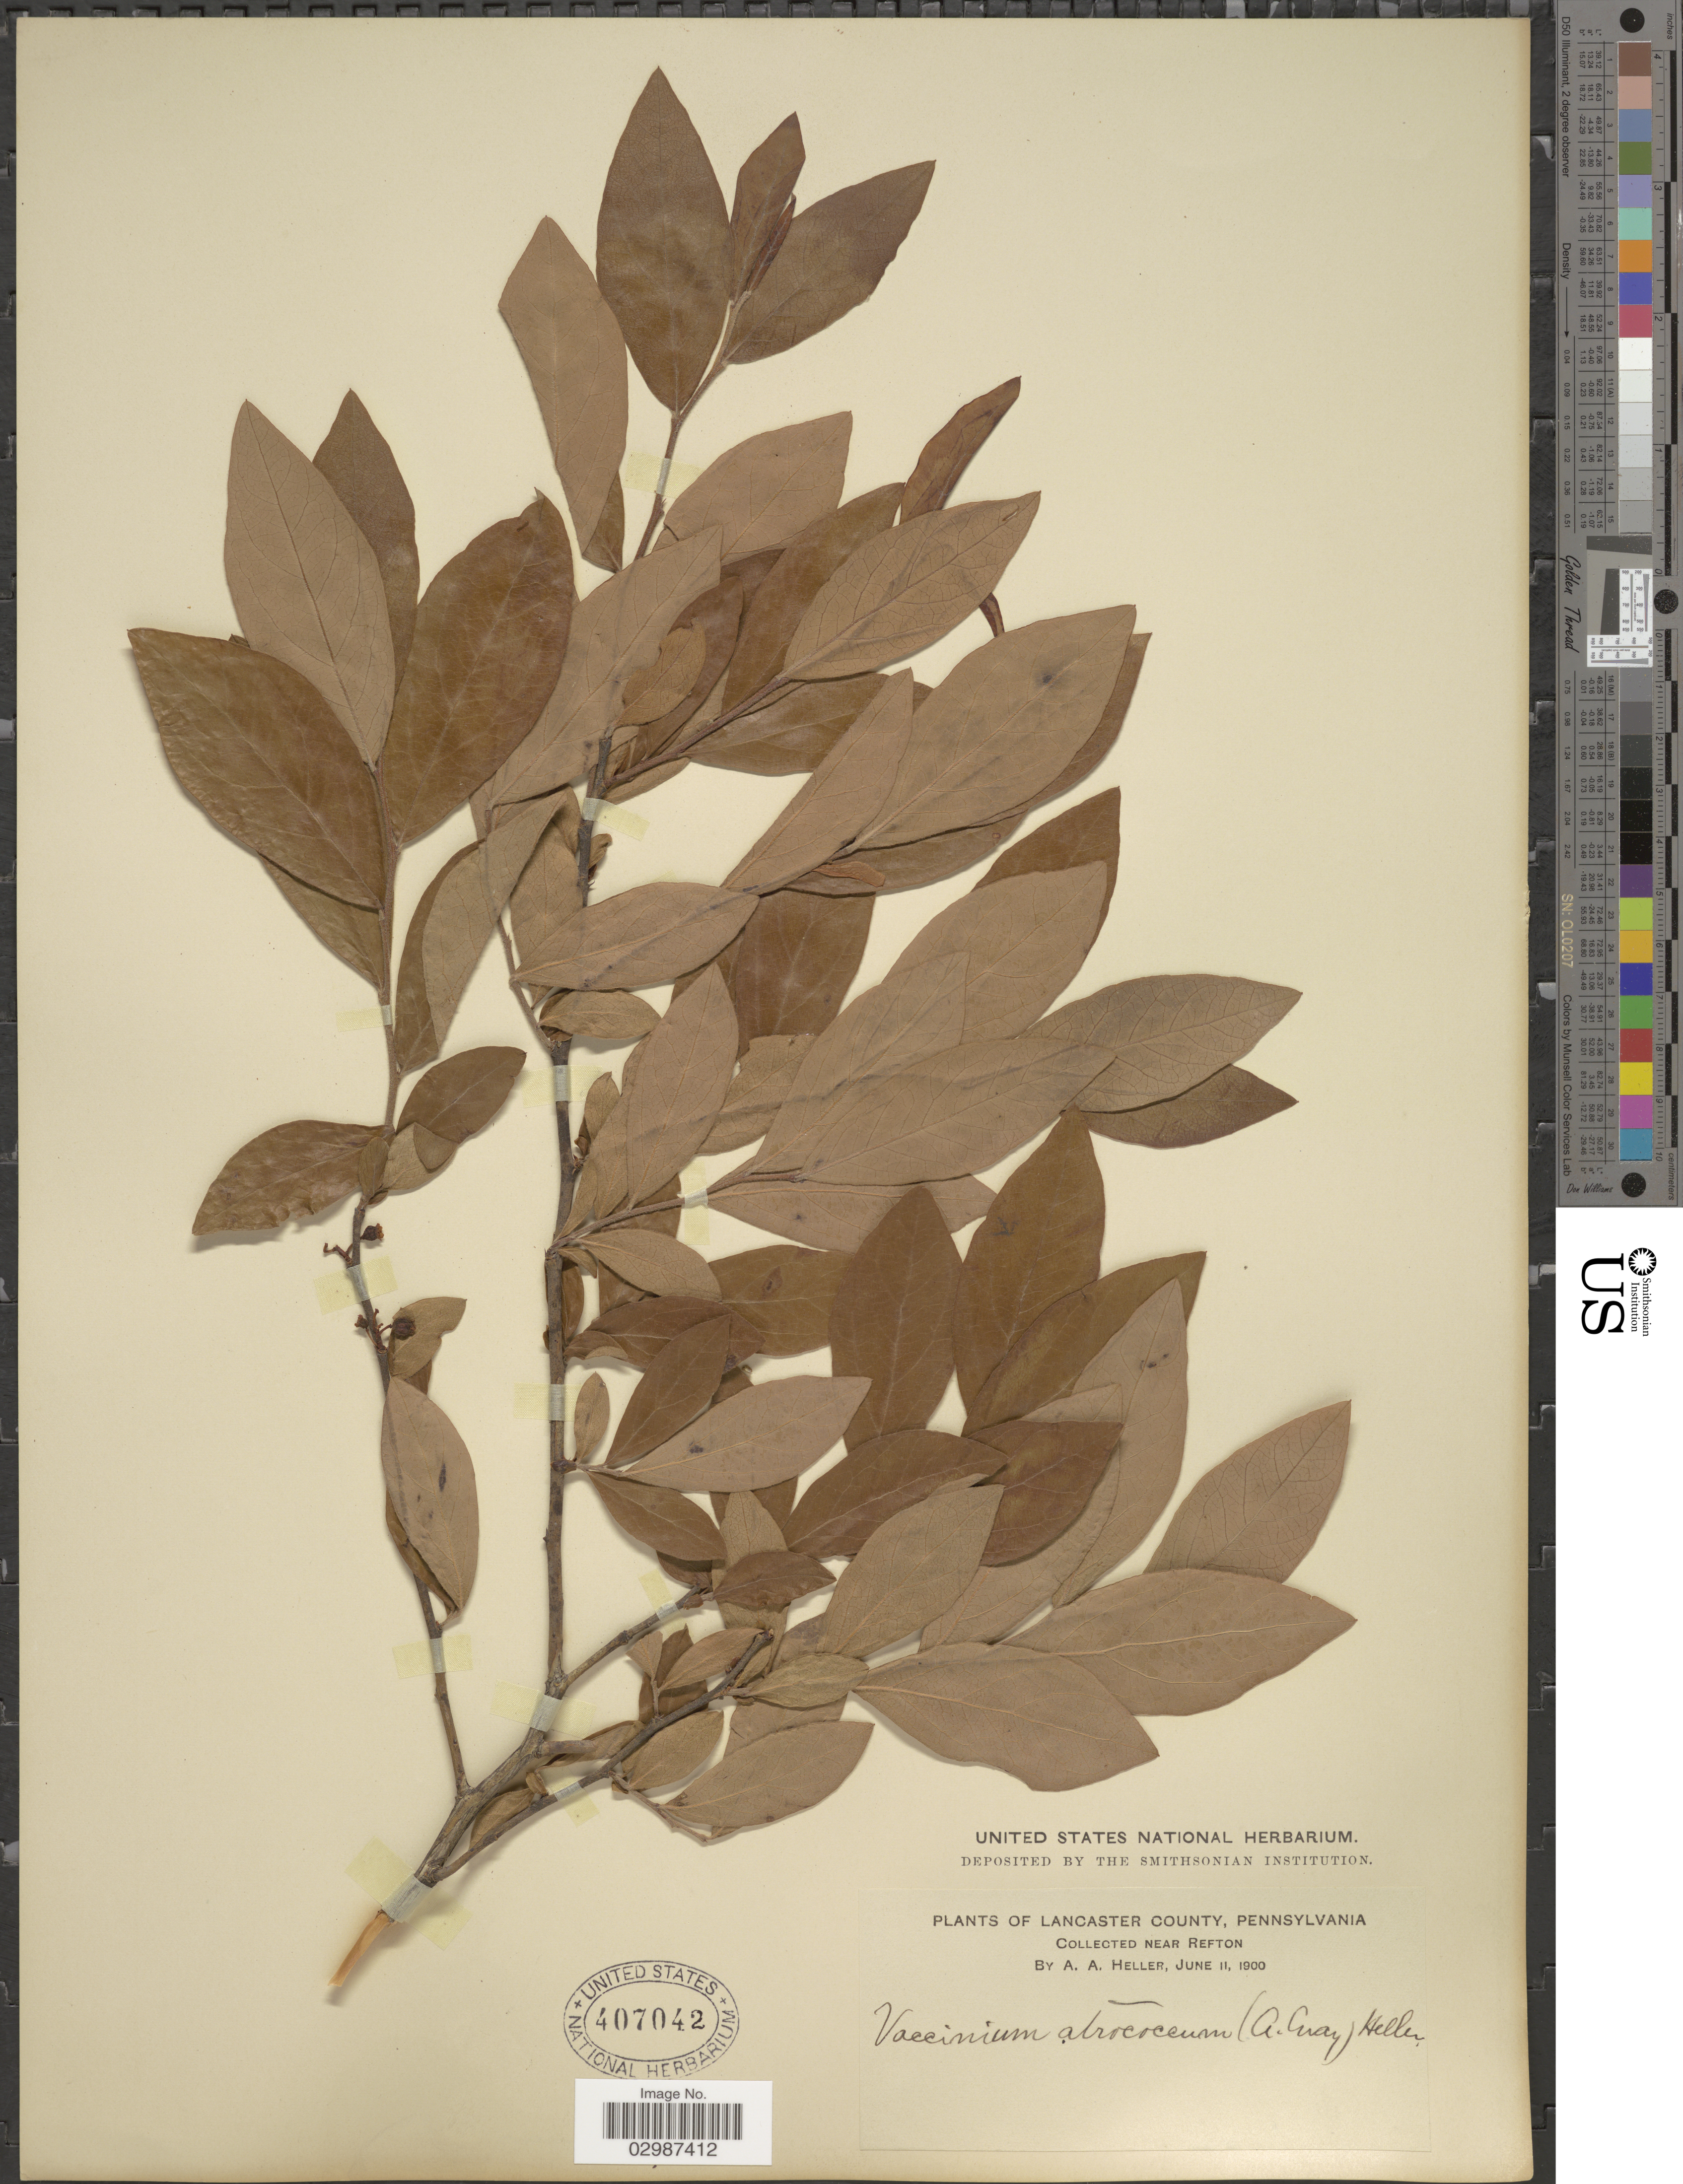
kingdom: Plantae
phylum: Tracheophyta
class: Magnoliopsida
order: Ericales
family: Ericaceae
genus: Vaccinium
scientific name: Vaccinium atrococcum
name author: (A. Gray) A. Heller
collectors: A. A. Heller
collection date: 1900-06-11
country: United States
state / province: Pennsylvania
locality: Lancaster County, near Refton.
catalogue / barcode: US 407042